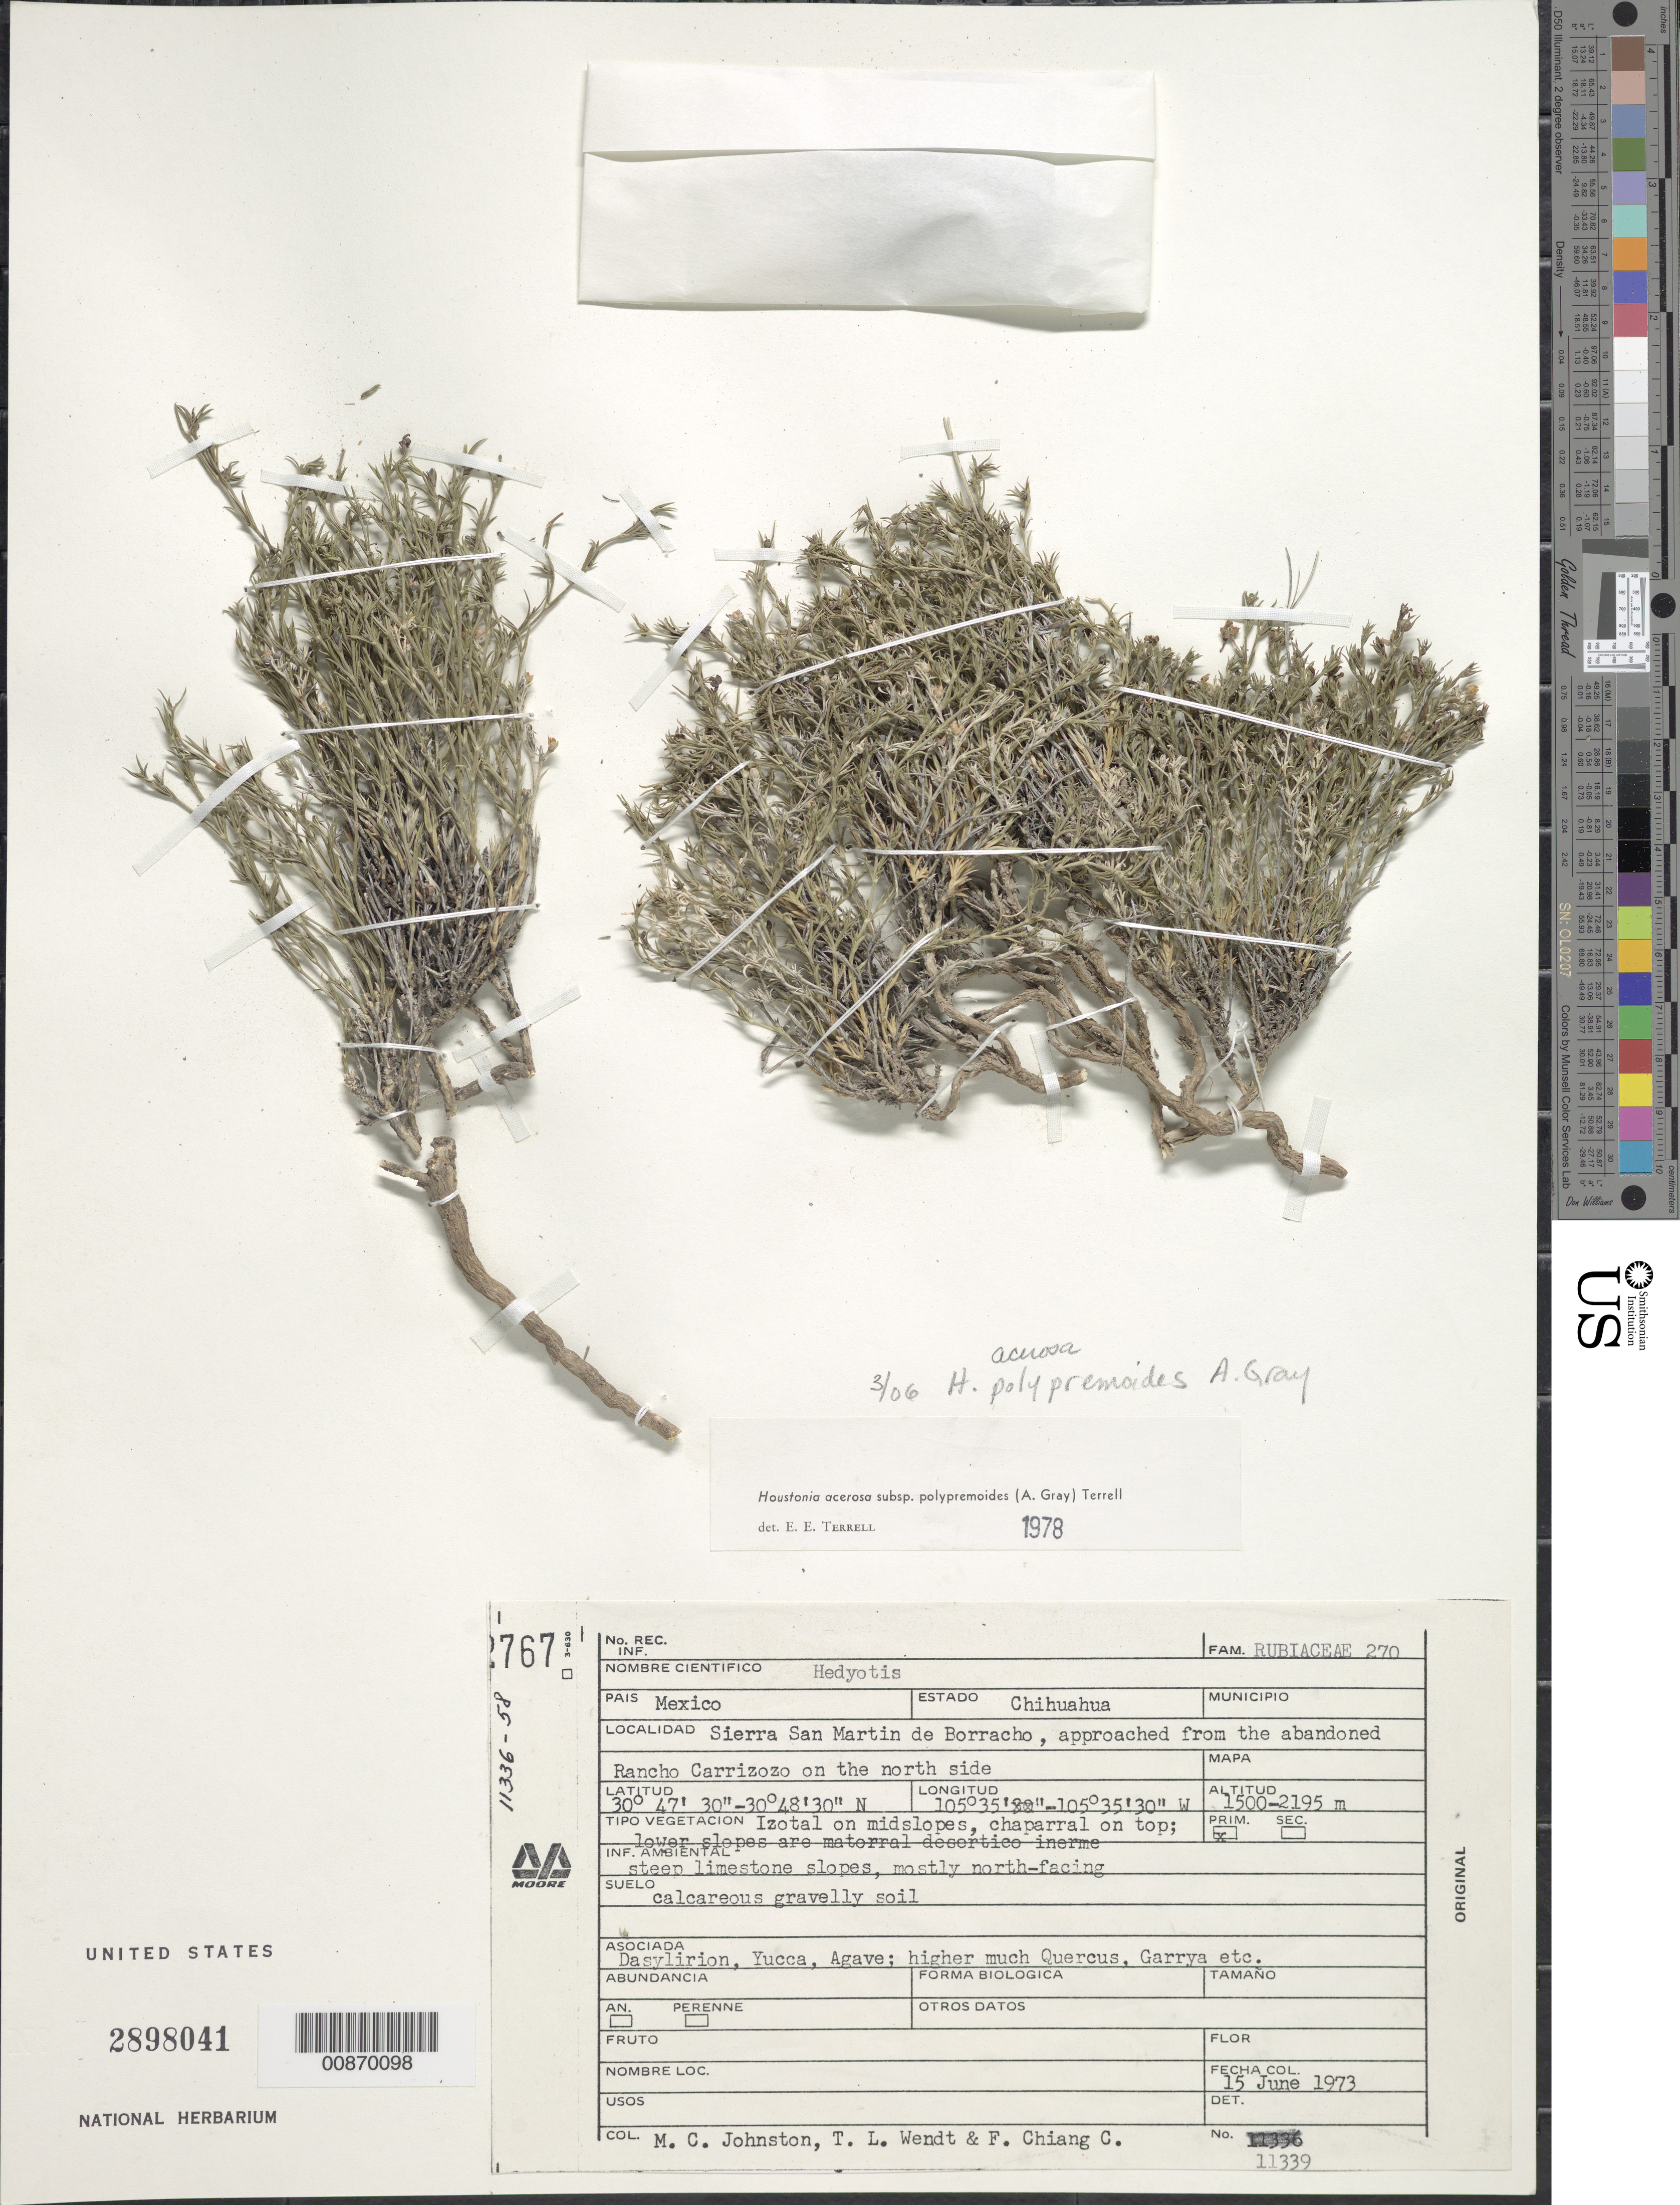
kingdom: Plantae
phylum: Tracheophyta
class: Magnoliopsida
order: Gentianales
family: Rubiaceae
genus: Houstonia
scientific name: Houstonia polypremoides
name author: A. Gray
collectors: M. Johnston, T. L. Wendt & F. Chiang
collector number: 11339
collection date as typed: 15 Jun 1973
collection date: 1973-06-15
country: Mexico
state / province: Chihuahua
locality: Sierra San Martín de Borracho, approached from the abandoned Rancho Carrizozo on the north side.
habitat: Izotal on midslopes, chaparral on top; lower slopes matorral desertico inerme. Steep limestone slopes, mostly north-facing.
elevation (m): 2195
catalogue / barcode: US 2898041